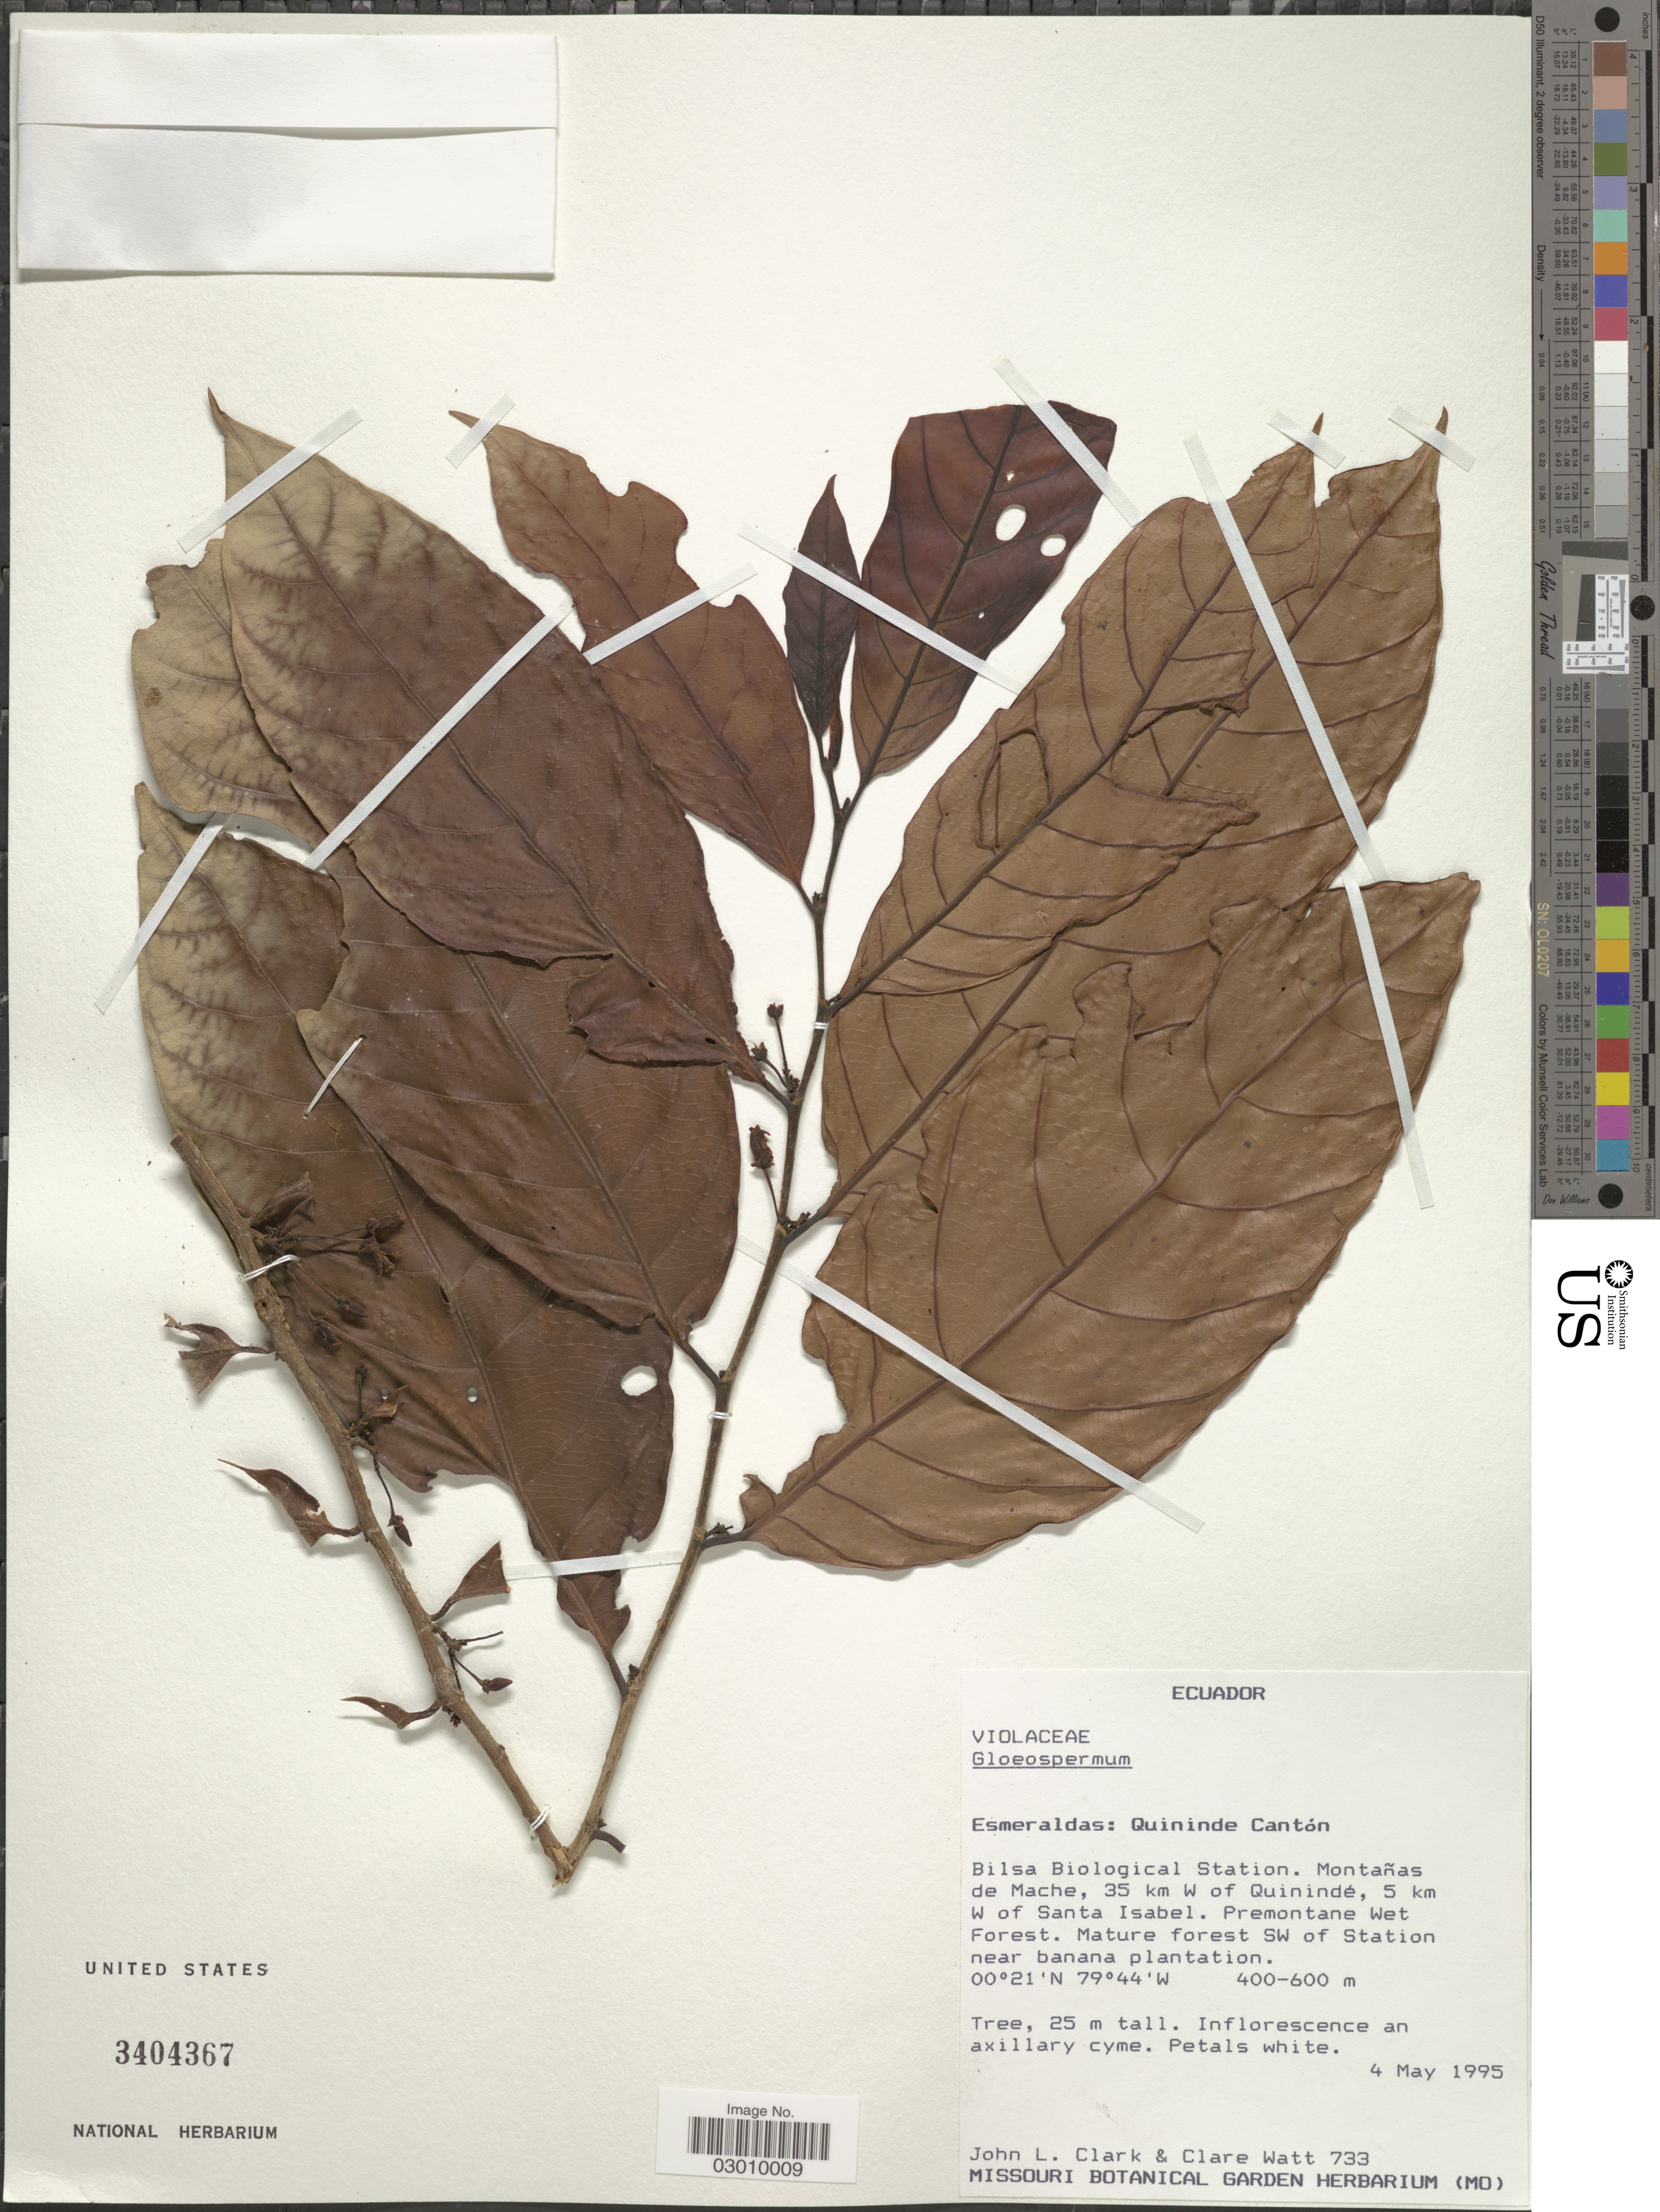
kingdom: Plantae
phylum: Tracheophyta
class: Magnoliopsida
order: Malpighiales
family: Violaceae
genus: Gloeospermum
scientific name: Gloeospermum sp.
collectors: J. L. Clark & C. Watt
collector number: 733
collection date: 1995-05-04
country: Ecuador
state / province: Esmeraldas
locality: Quininde Cantón, Bilsa Biological Station, Montañas de Mache, 35 km W of Quinindé, 5 km W of Santa Isabel, Mature forest SW of Station near banana plantation.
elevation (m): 400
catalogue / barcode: US 3404367